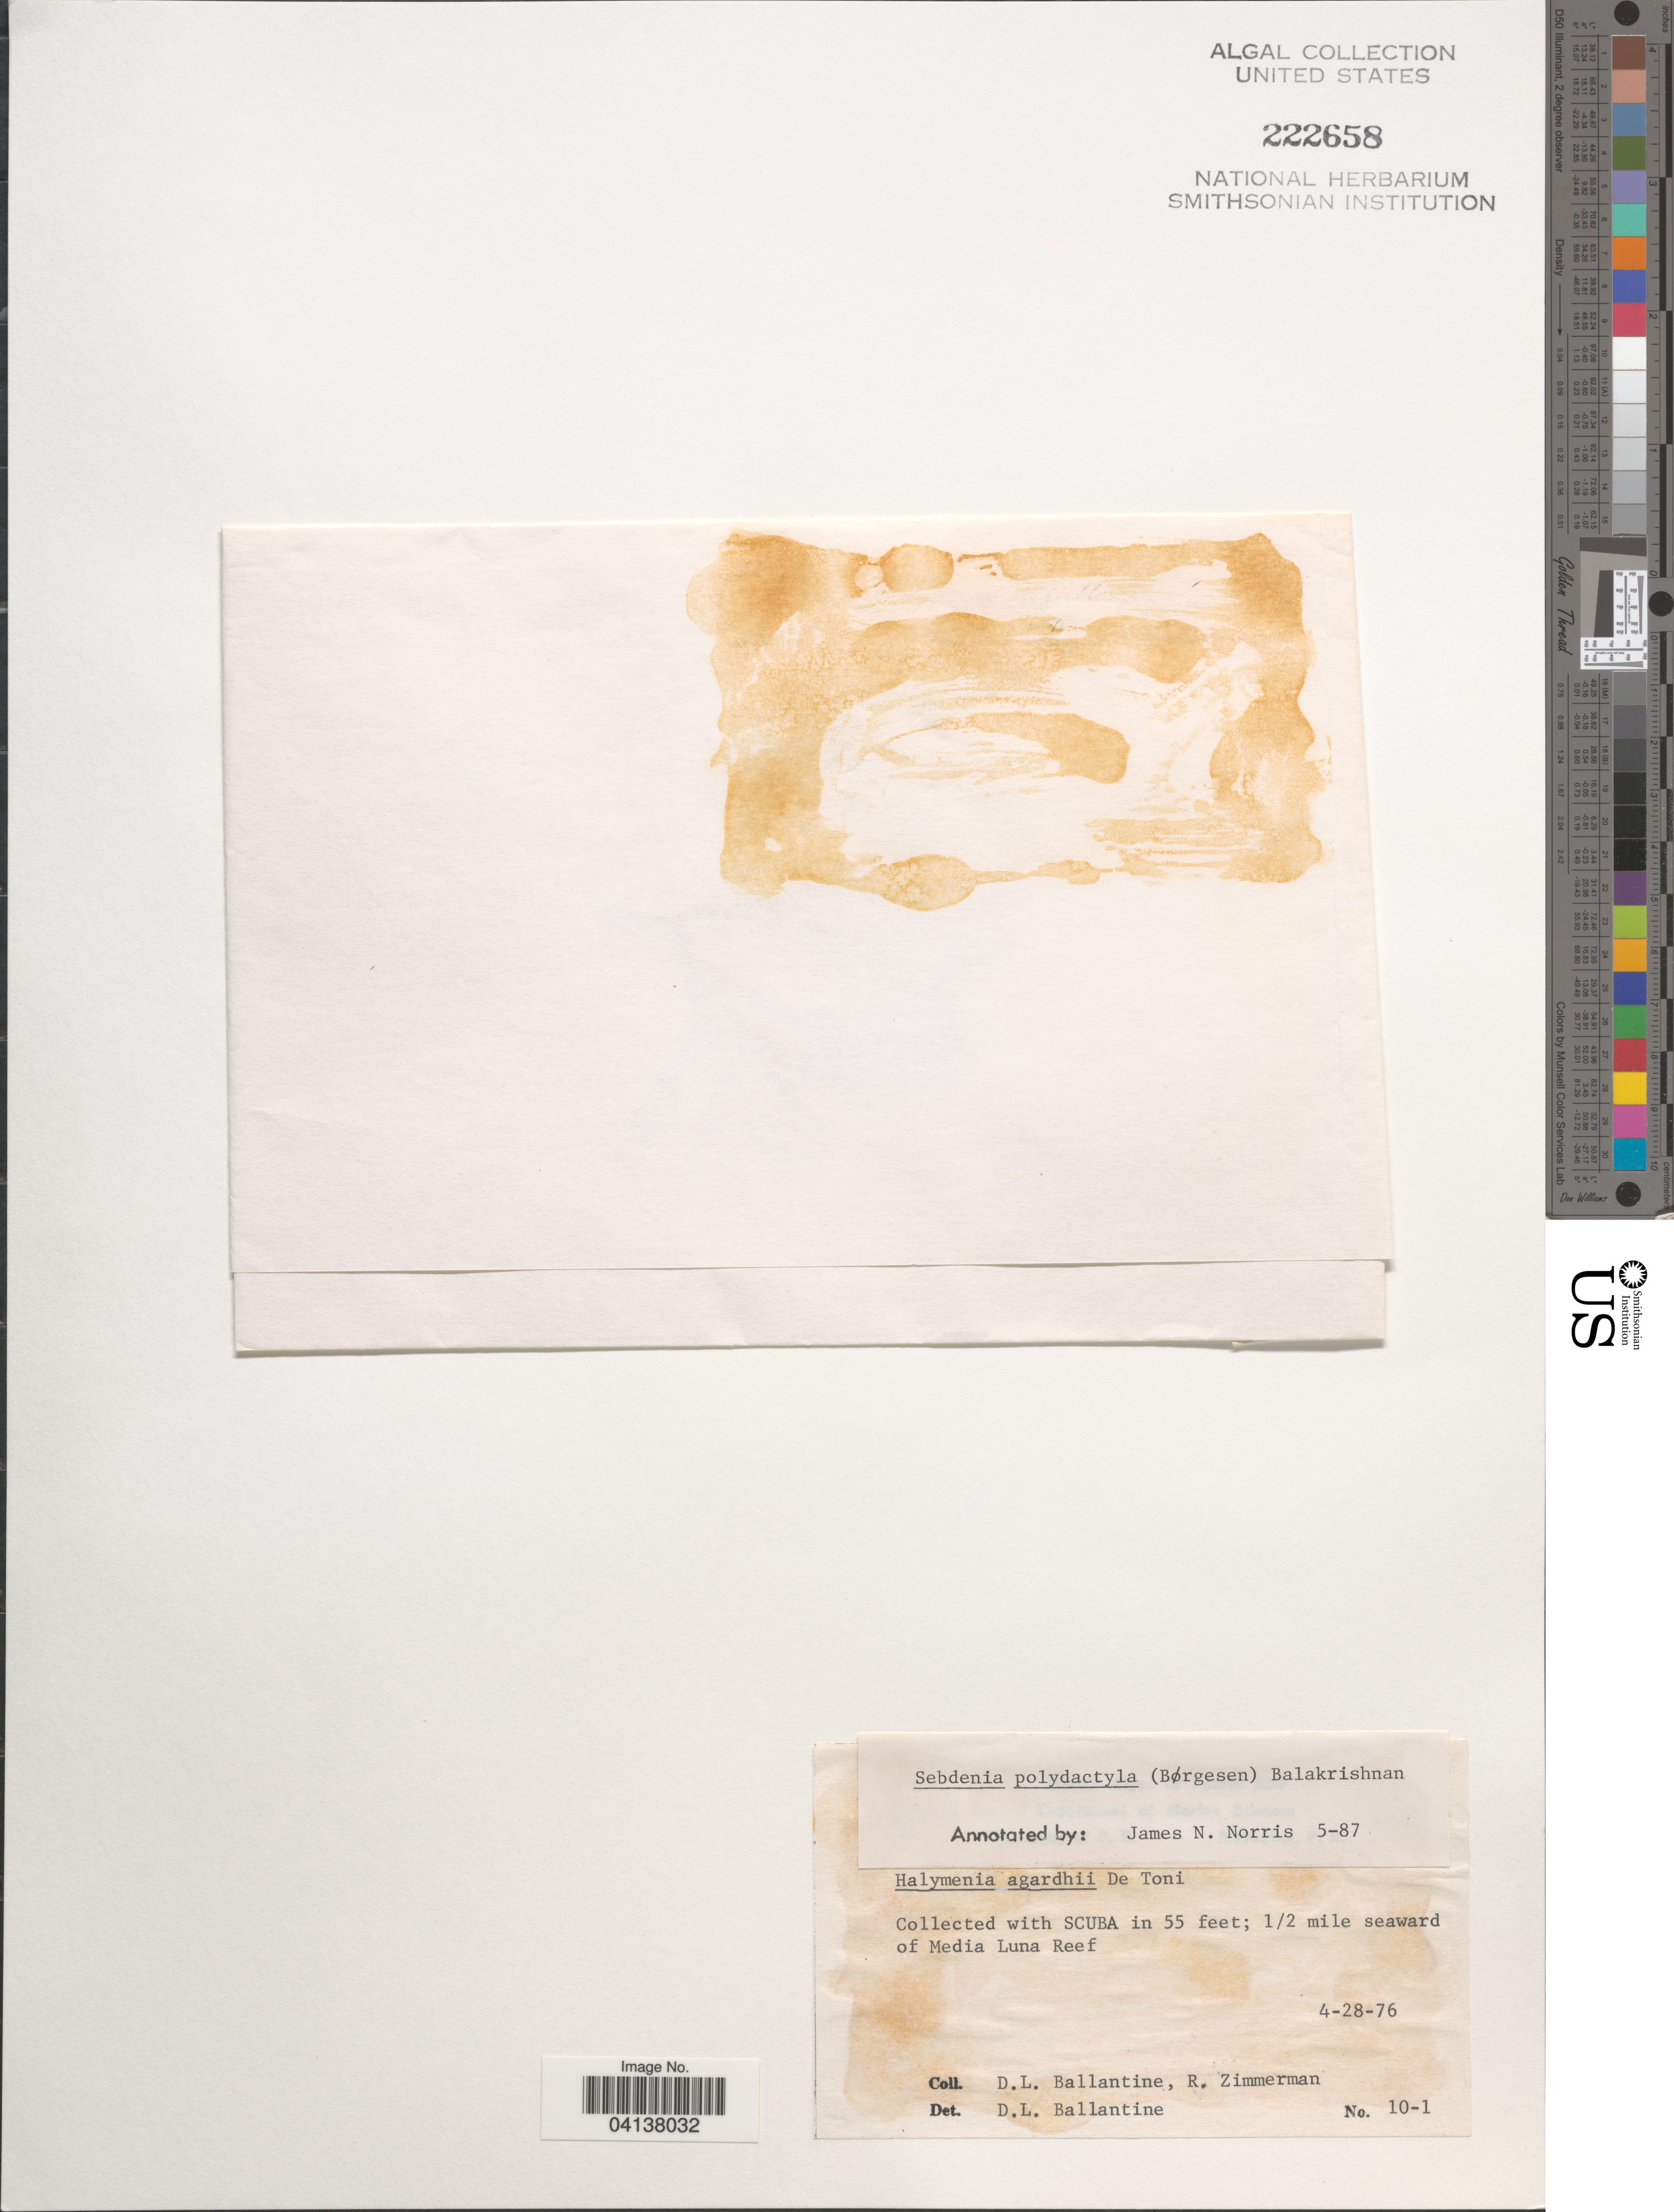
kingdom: Plantae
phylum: Rhodophyta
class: Florideophyceae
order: Sebdeniales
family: Sebdeniaceae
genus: Sebdenia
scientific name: Sebdenia polydactyla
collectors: D.L. Ballantine & R. Zimmerman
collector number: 10-1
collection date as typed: Transcribed d/m/y: 28/4/76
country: Puerto Rico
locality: [illegible text]. 1/2 mile seaward of Media Luna Reef.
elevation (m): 17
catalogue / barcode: US 222658